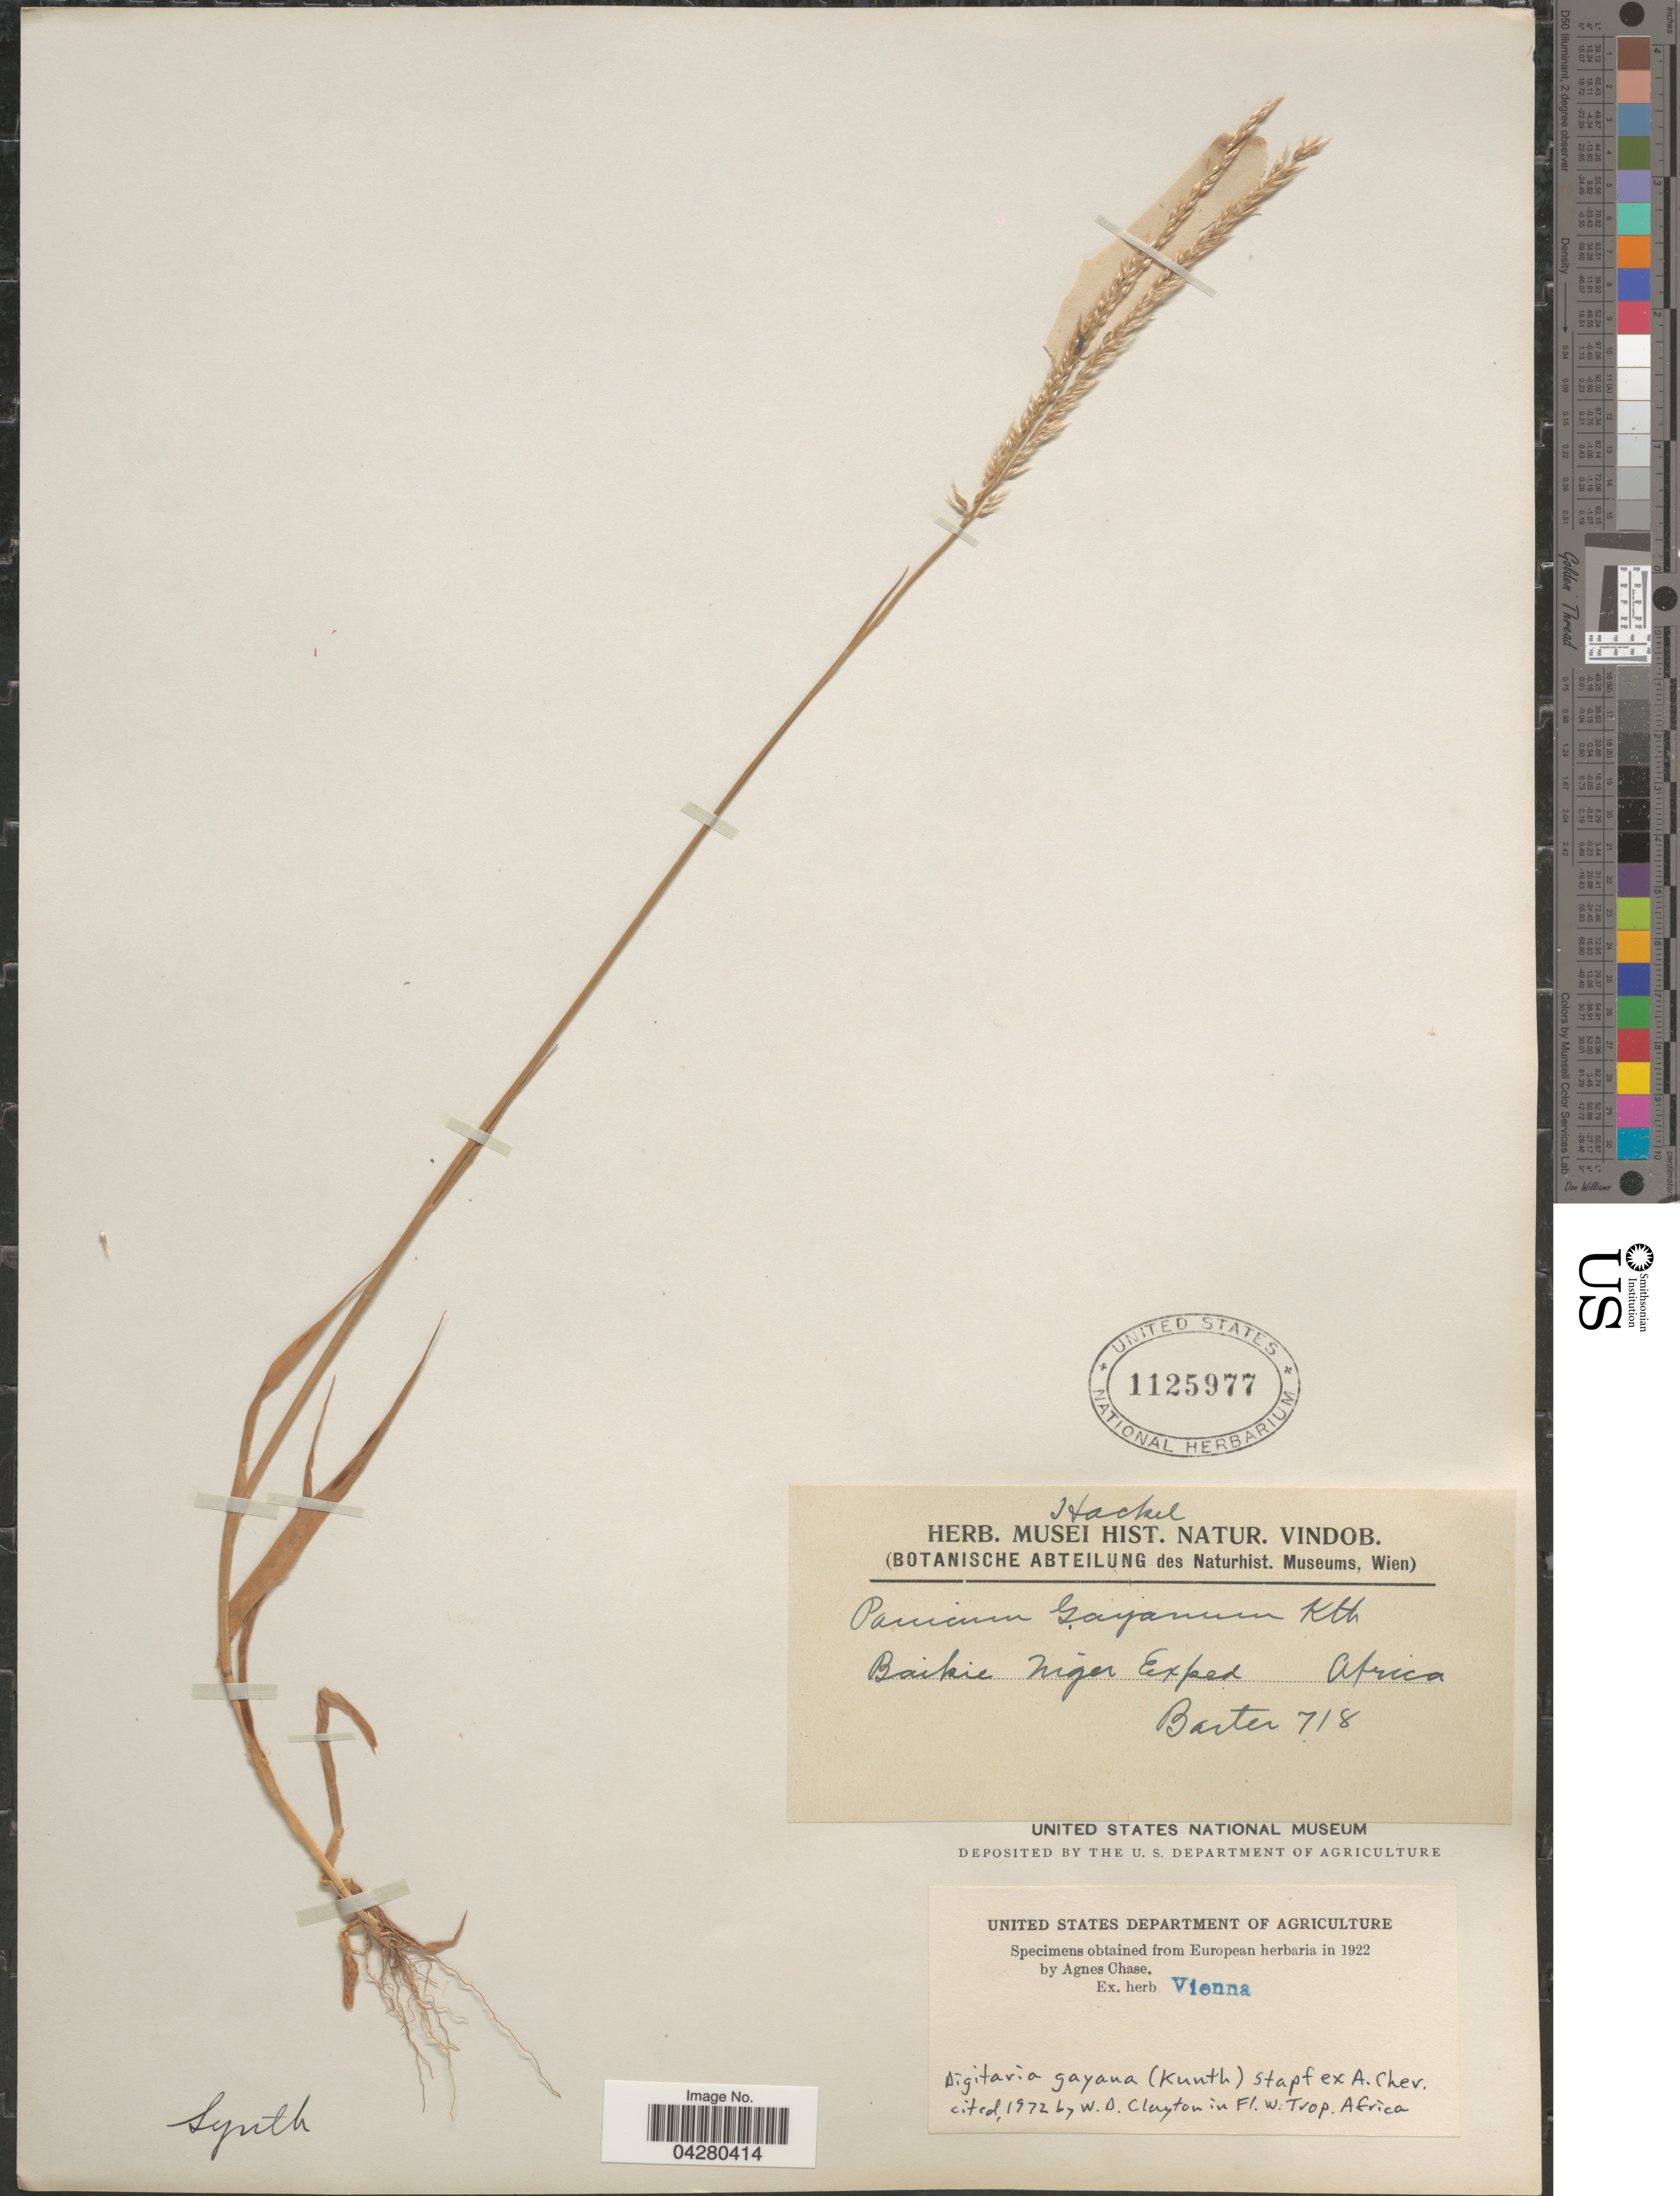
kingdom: Plantae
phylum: Tracheophyta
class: Liliopsida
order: Poales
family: Poaceae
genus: Digitaria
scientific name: Digitaria gayana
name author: (Kunth) Stapf ex A. Chev.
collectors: -. Barter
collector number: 718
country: Nigeria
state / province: Niger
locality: Baikie Niger Exped.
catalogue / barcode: US 1125977